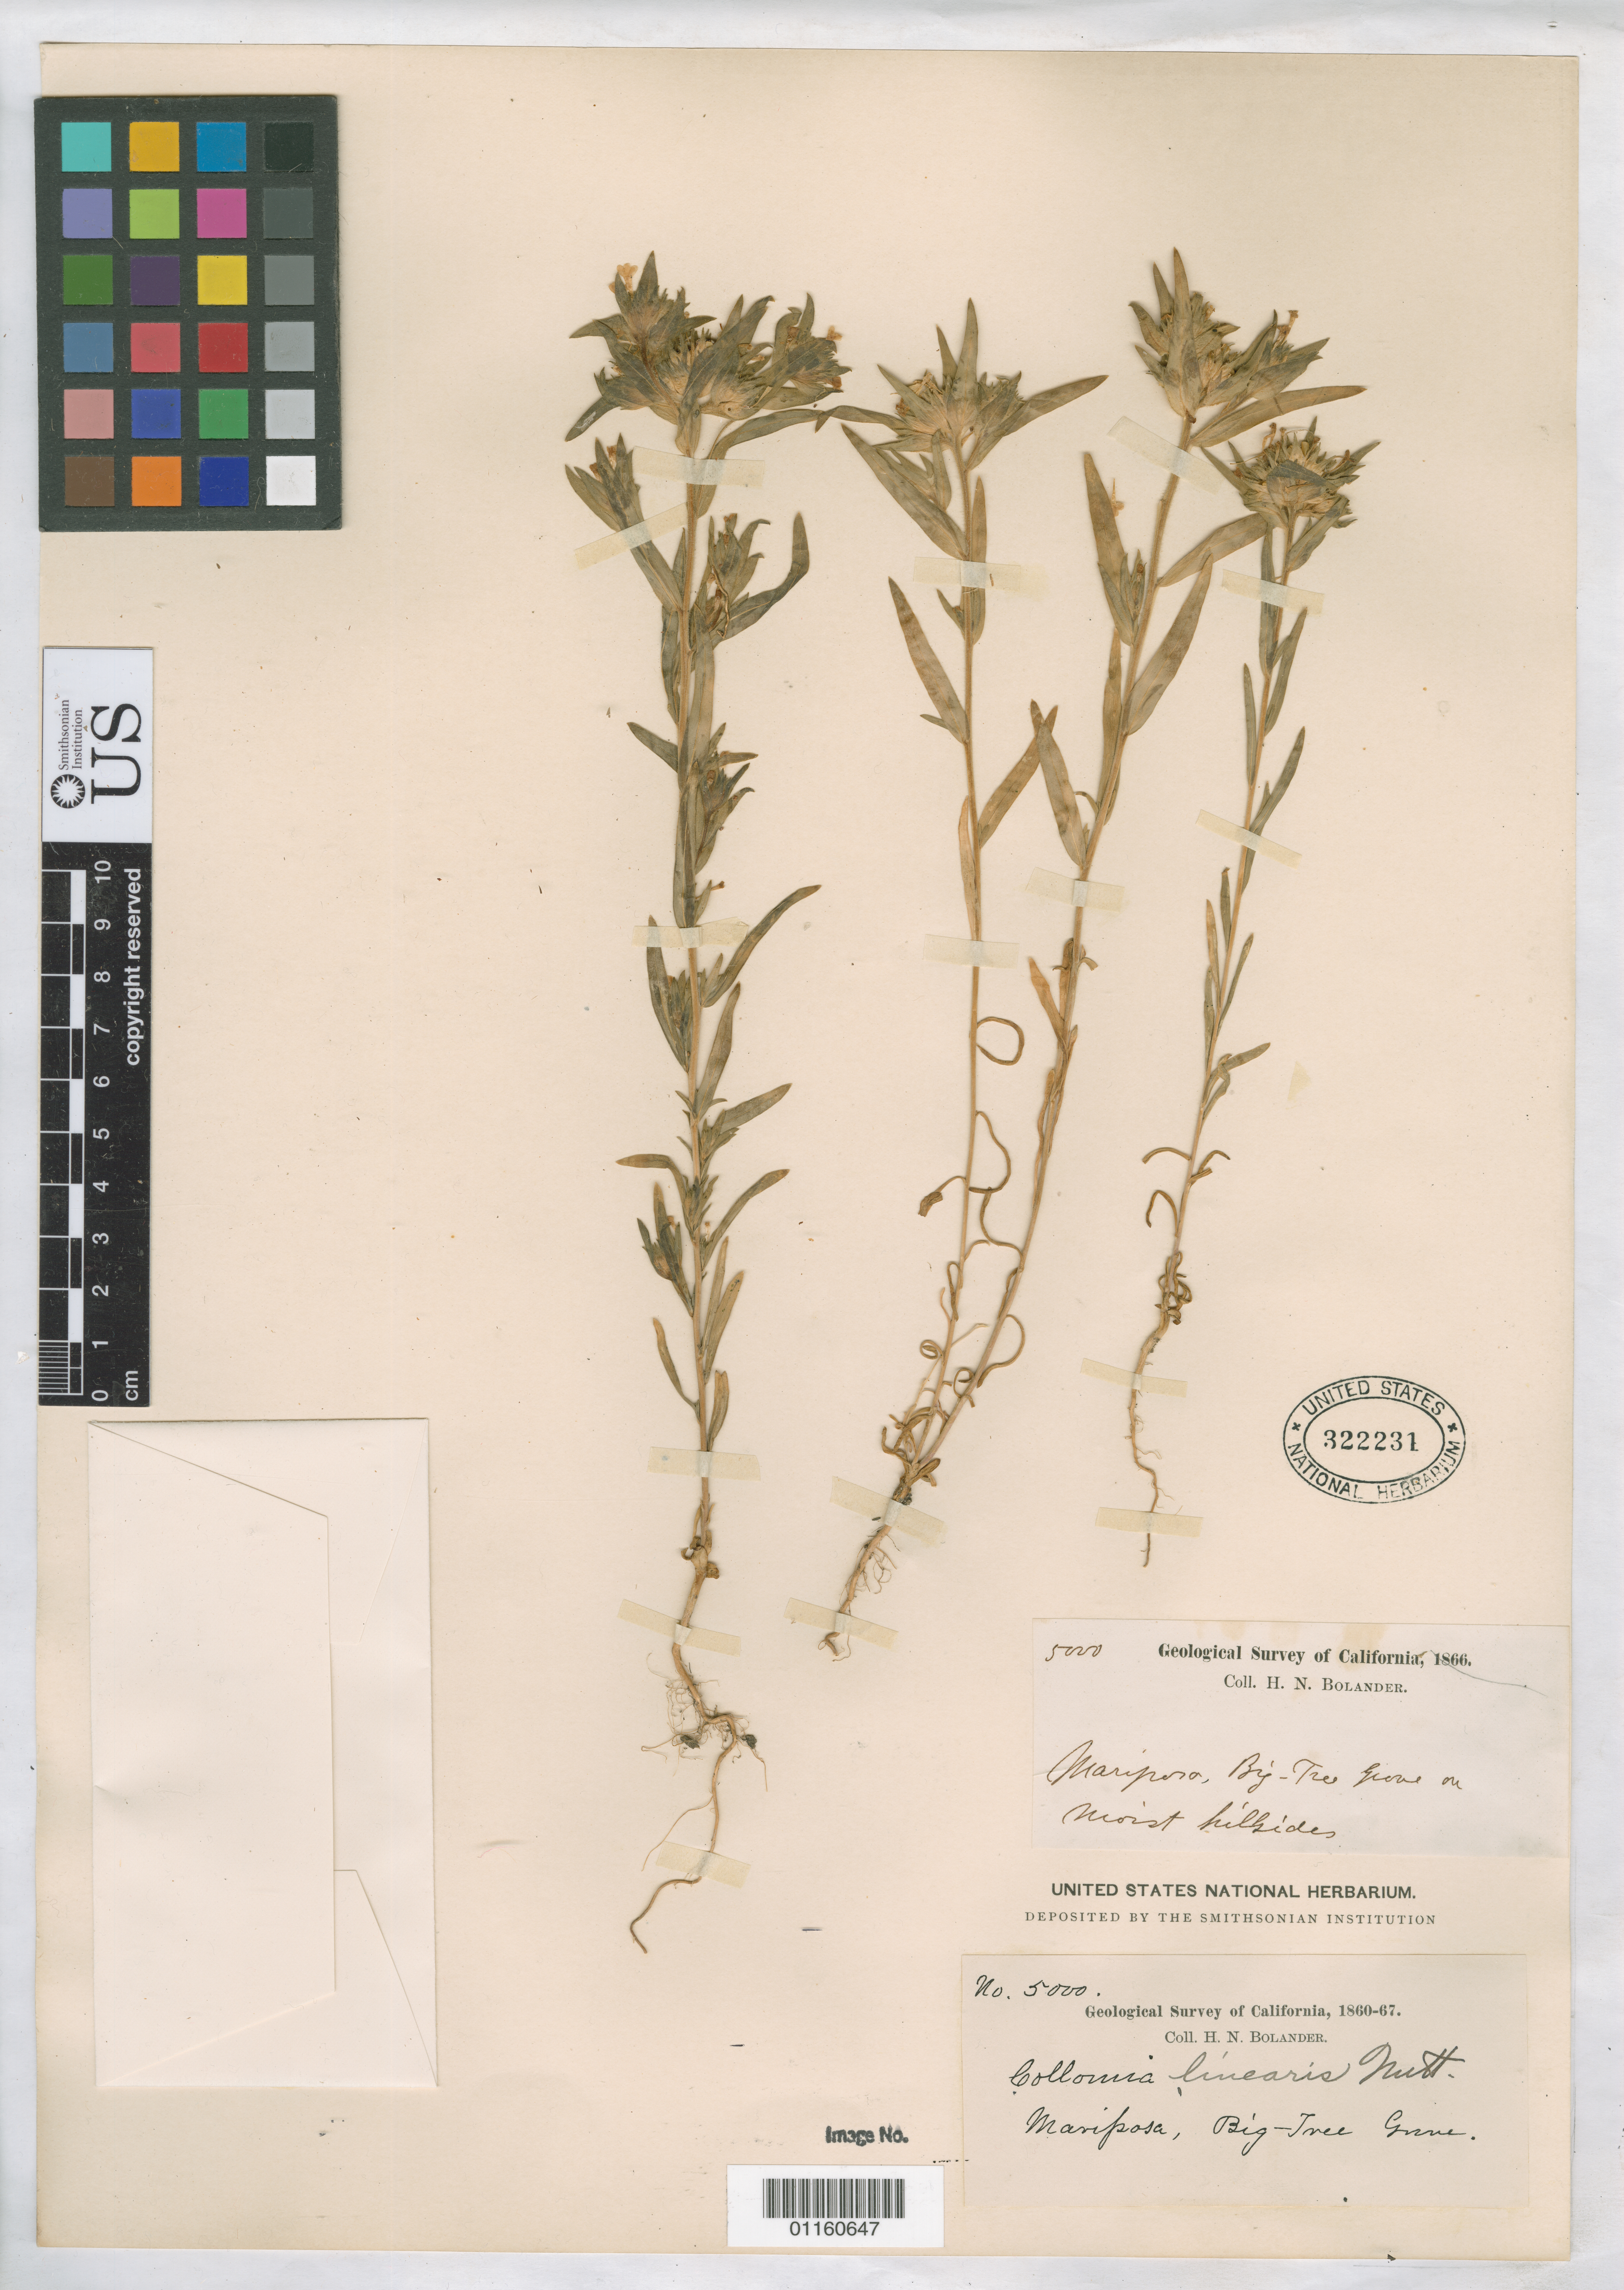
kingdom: Plantae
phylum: Tracheophyta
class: Magnoliopsida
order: Ericales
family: Polemoniaceae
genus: Collomia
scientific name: Collomia linearis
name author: Nutt.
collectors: H. Bolander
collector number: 5000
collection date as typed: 1866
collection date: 1866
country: United States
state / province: California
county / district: Mariposa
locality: Mariposa, Big Tree […]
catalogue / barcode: US 322231